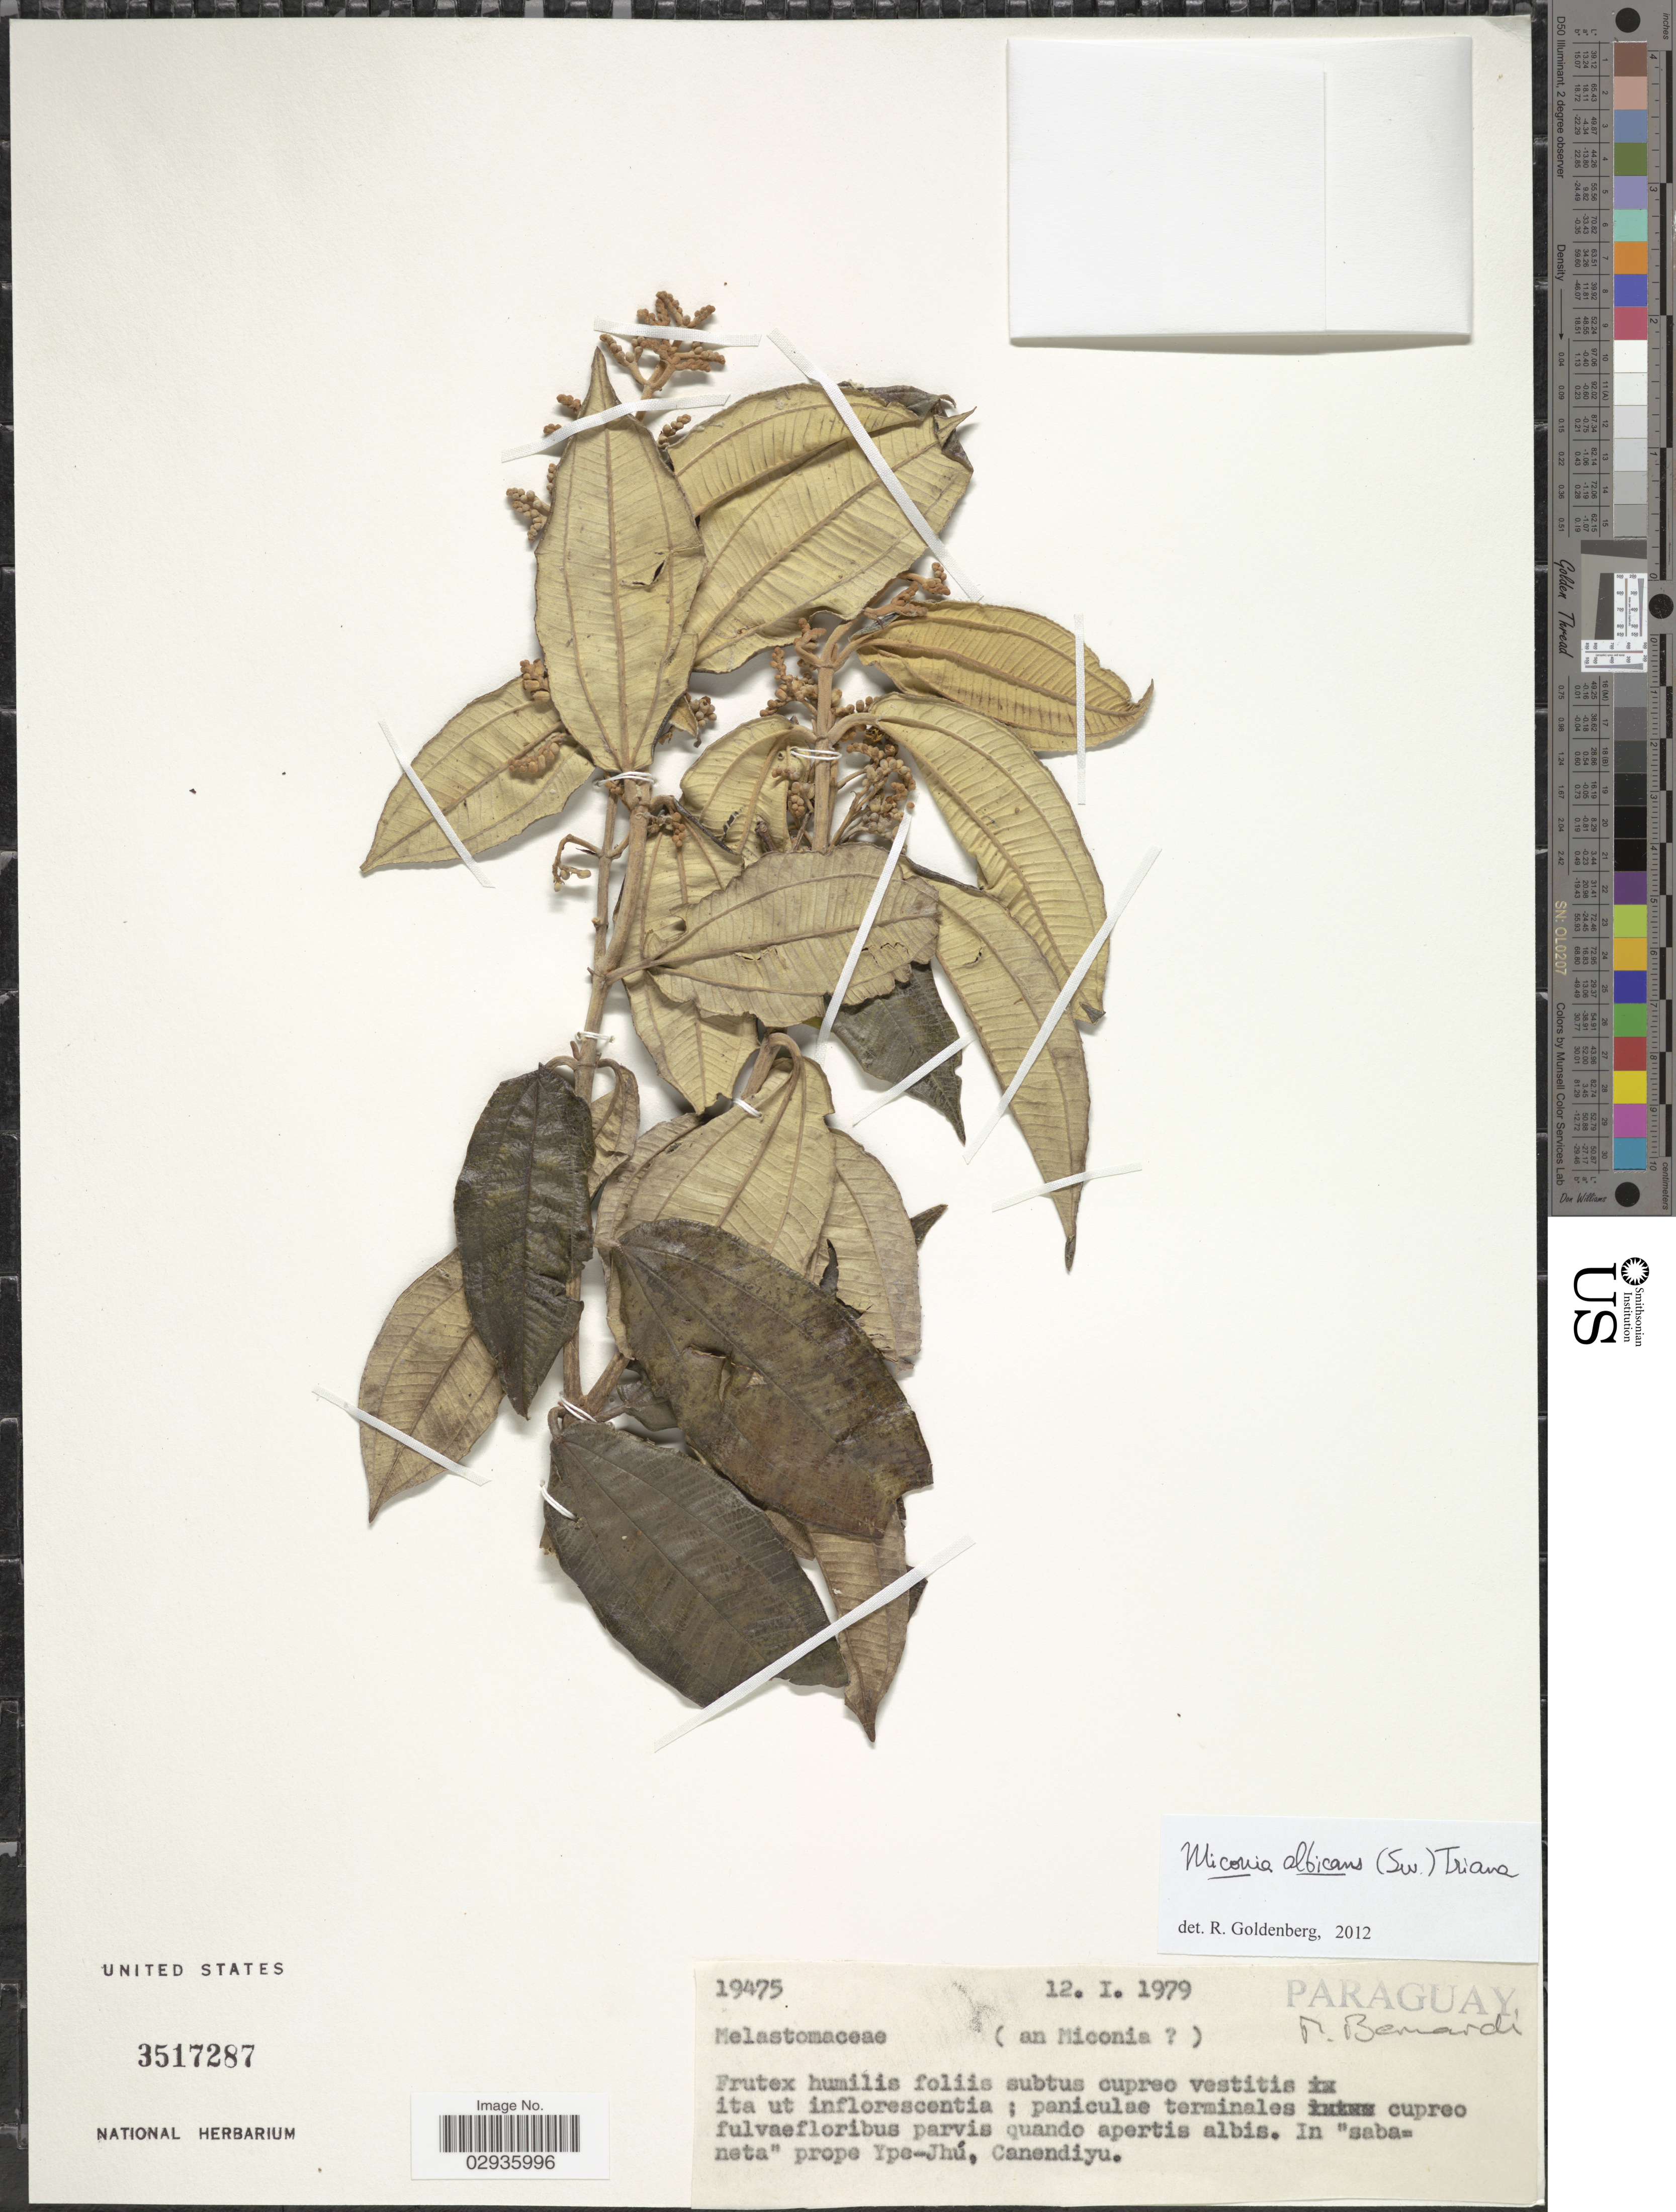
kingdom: Plantae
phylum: Tracheophyta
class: Magnoliopsida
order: Myrtales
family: Melastomataceae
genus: Miconia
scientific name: Miconia albicans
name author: (Sw.) Steud.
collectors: M. Bernardi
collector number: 19475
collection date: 1979-01-12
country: Paraguay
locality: In "sabaneta" prope Ype-Jhú, Canendiyu.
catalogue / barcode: US 3517287